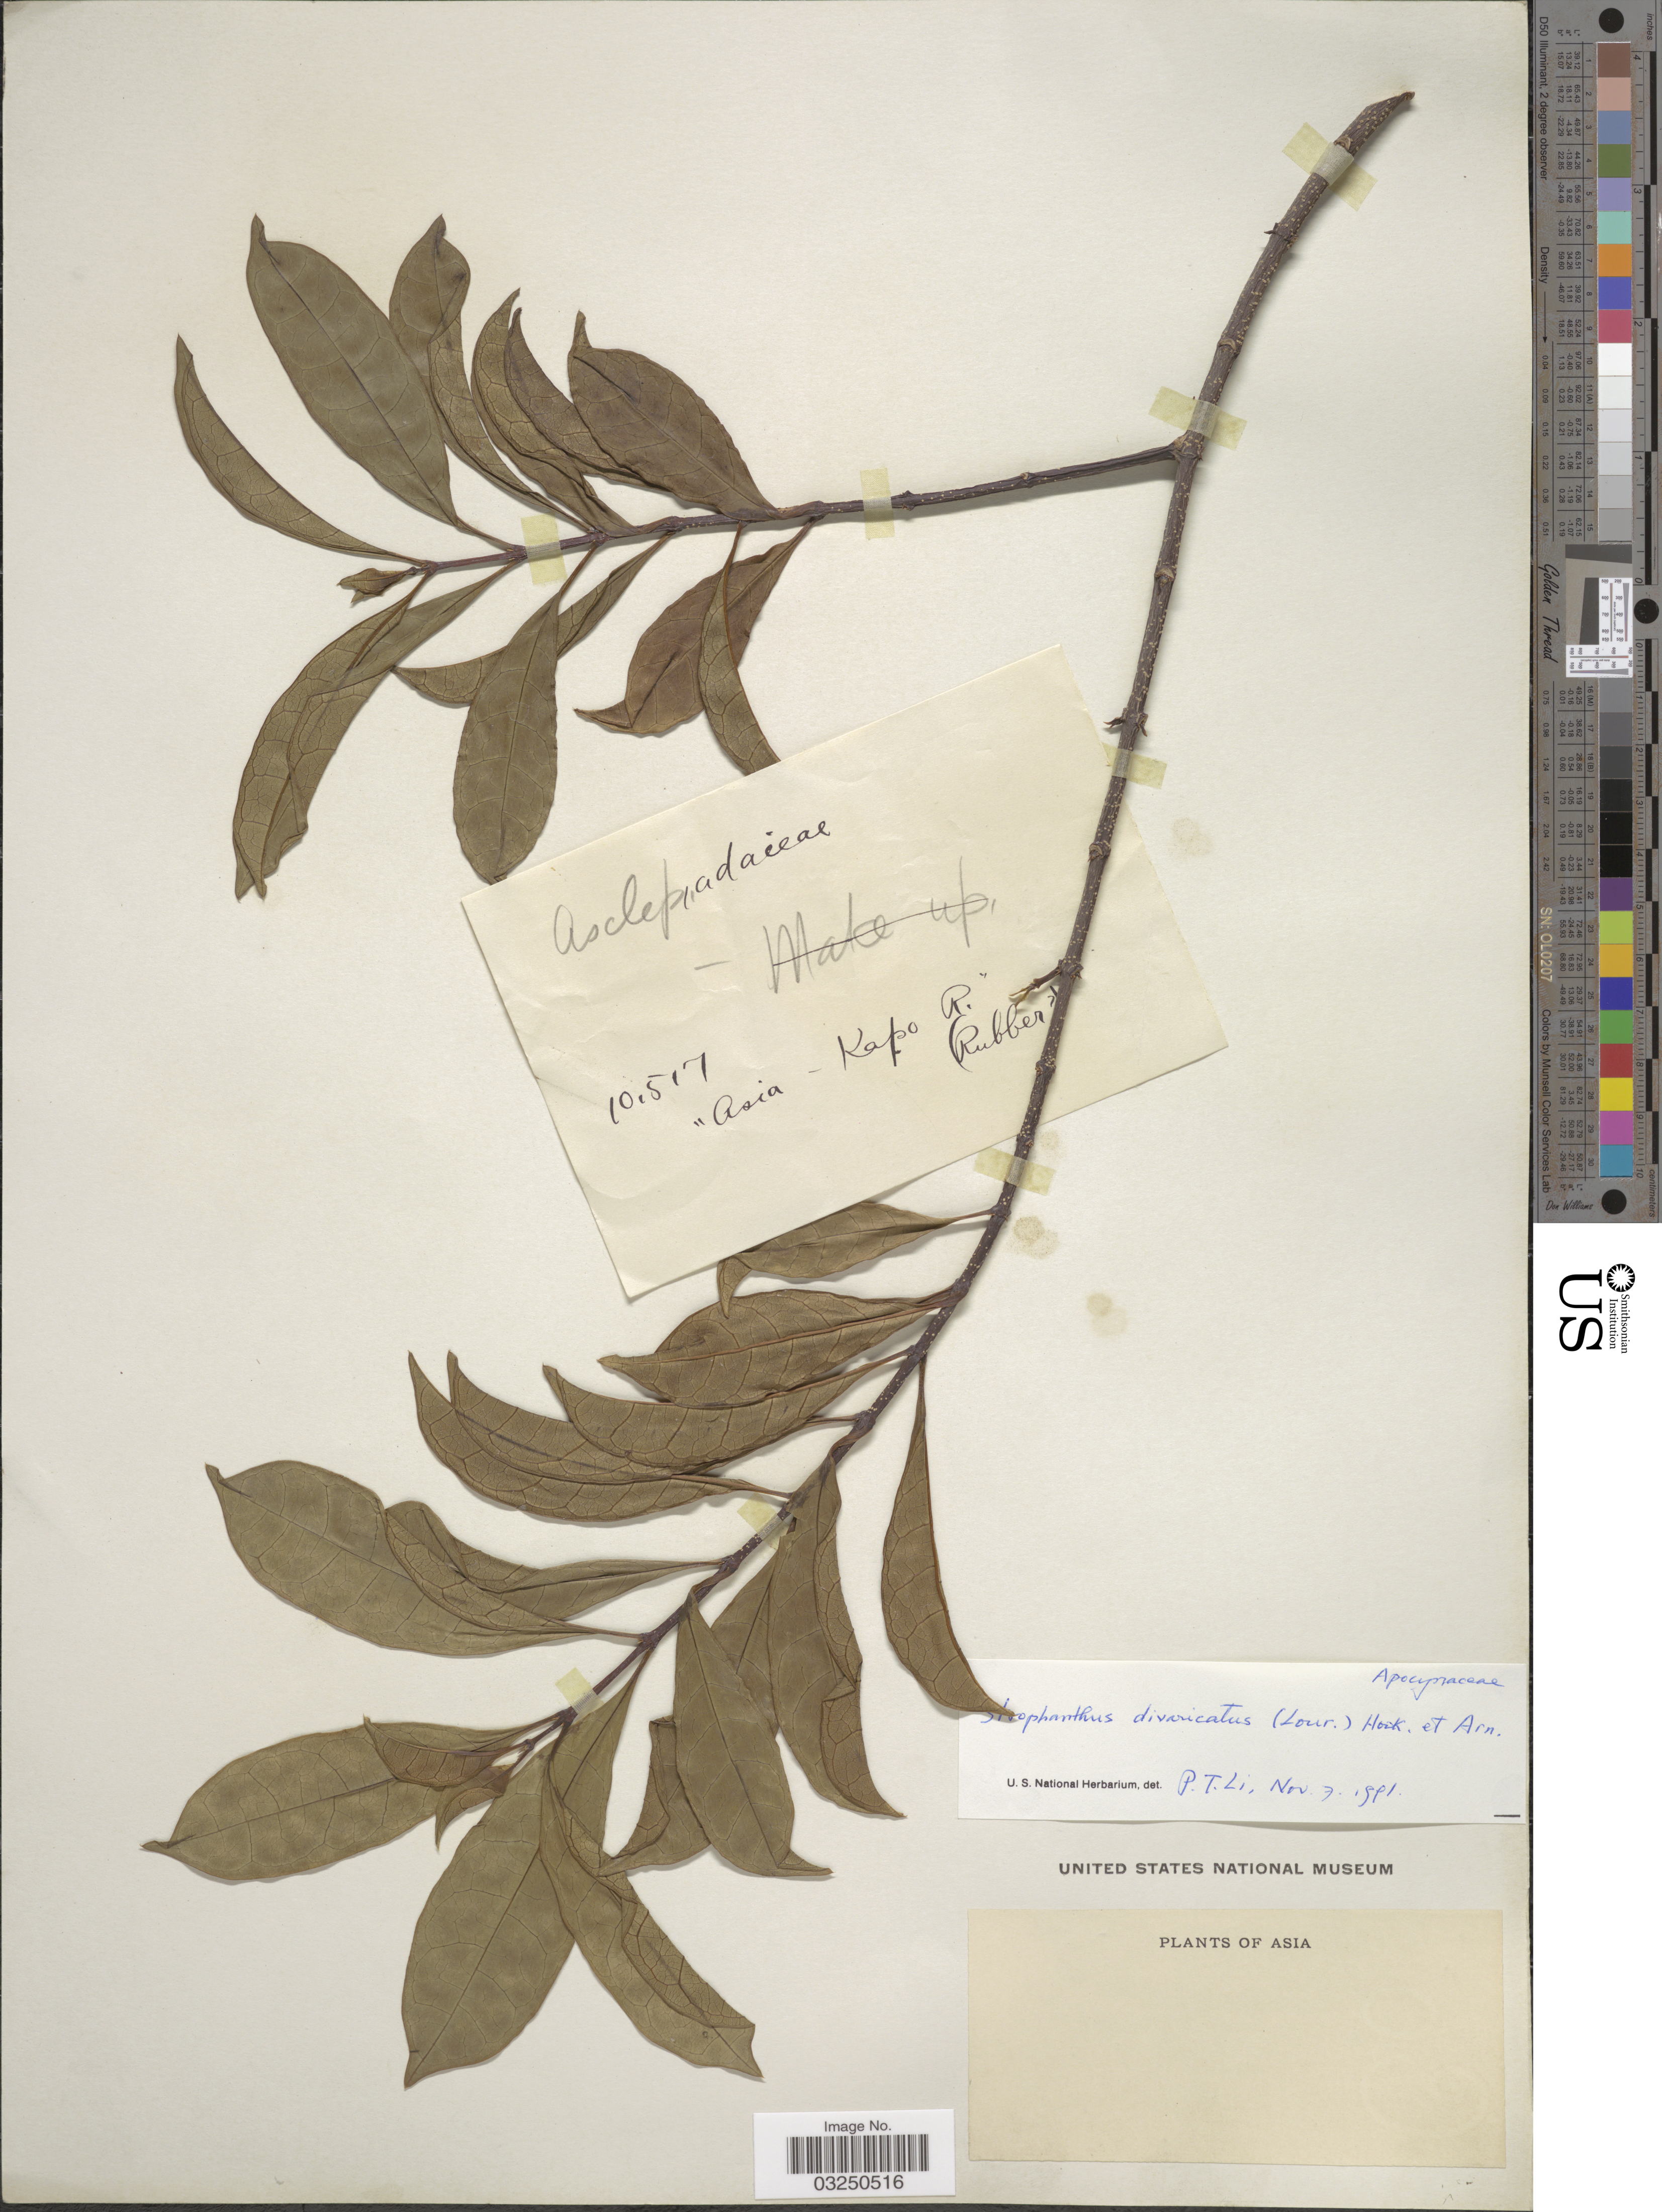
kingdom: Plantae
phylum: Tracheophyta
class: Magnoliopsida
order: Gentianales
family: Apocynaceae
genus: Strophanthus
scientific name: Strophanthus divaricatus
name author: (Lour.) Hook. & Arn.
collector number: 10517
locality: Asia-Kapo R.